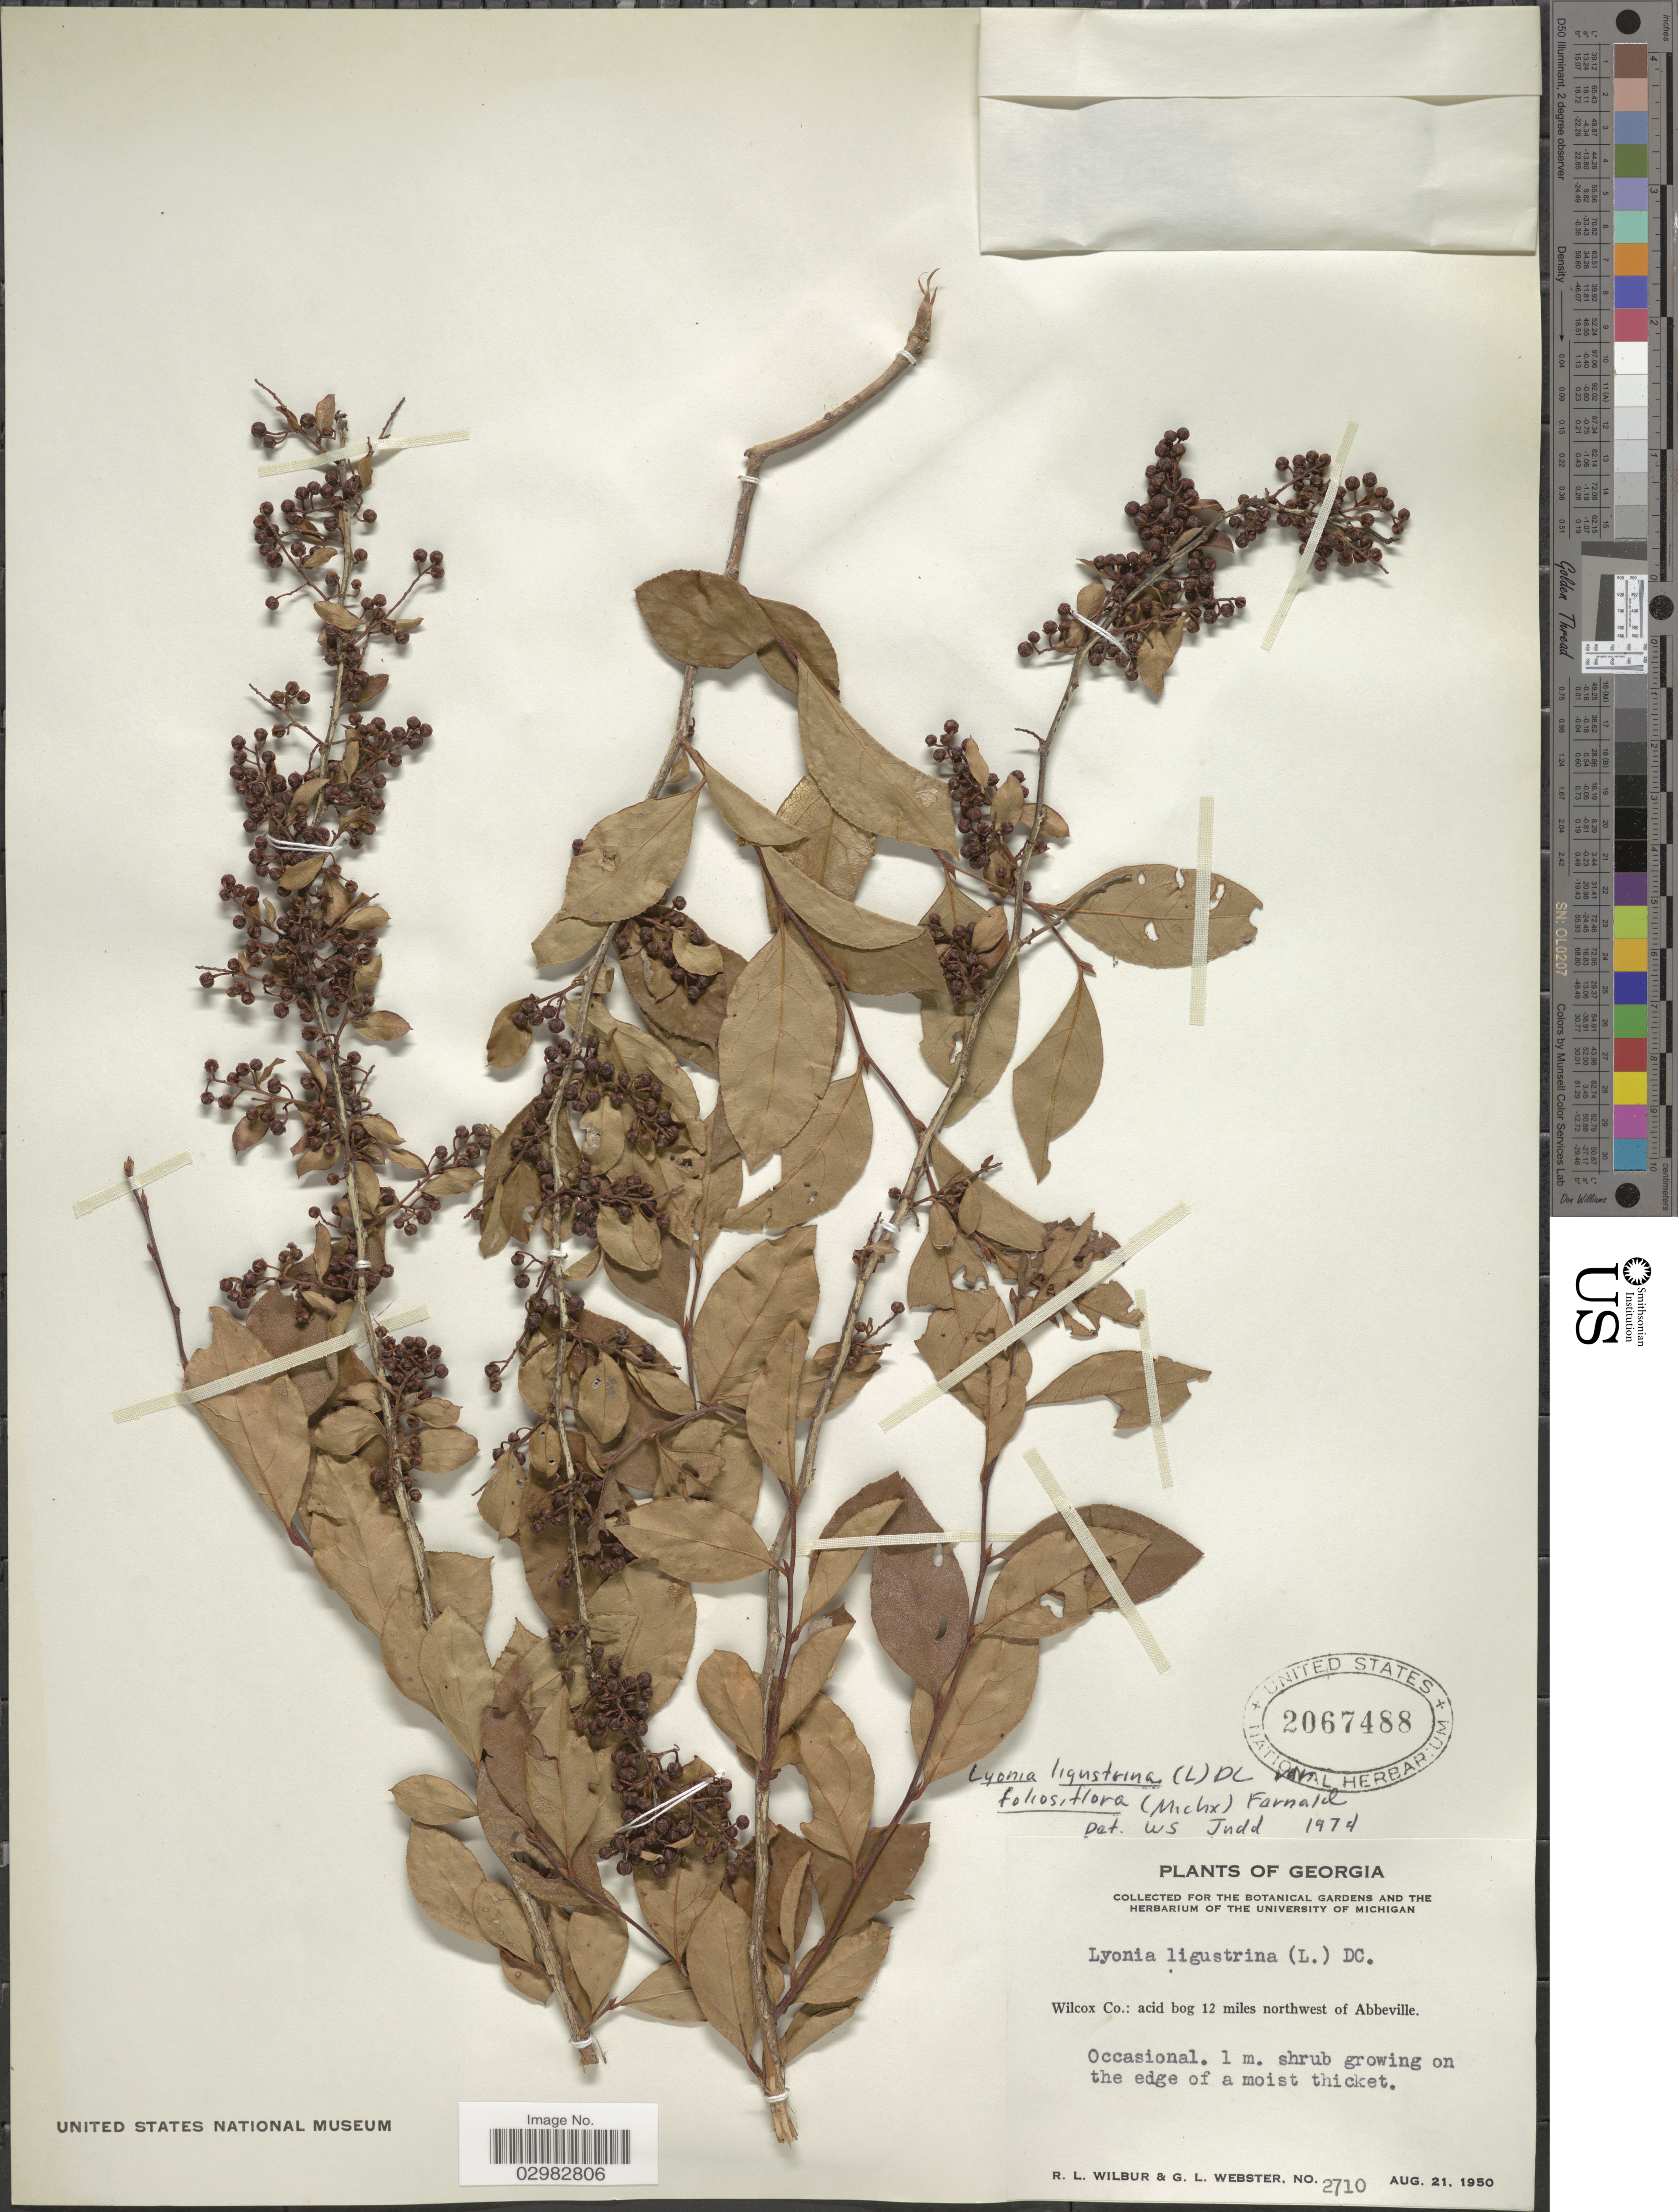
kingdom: Plantae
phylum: Tracheophyta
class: Magnoliopsida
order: Ericales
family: Ericaceae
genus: Lyonia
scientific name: Lyonia ligustrina var. foliosiflora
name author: (Michx.) Fernald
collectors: R. L. Wilbur & G. L. Webster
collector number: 2710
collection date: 1950-08-21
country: United States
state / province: Georgia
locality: Wilcox Co., acid bog 12 miles northwest of Abbeville.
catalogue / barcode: US 2067488